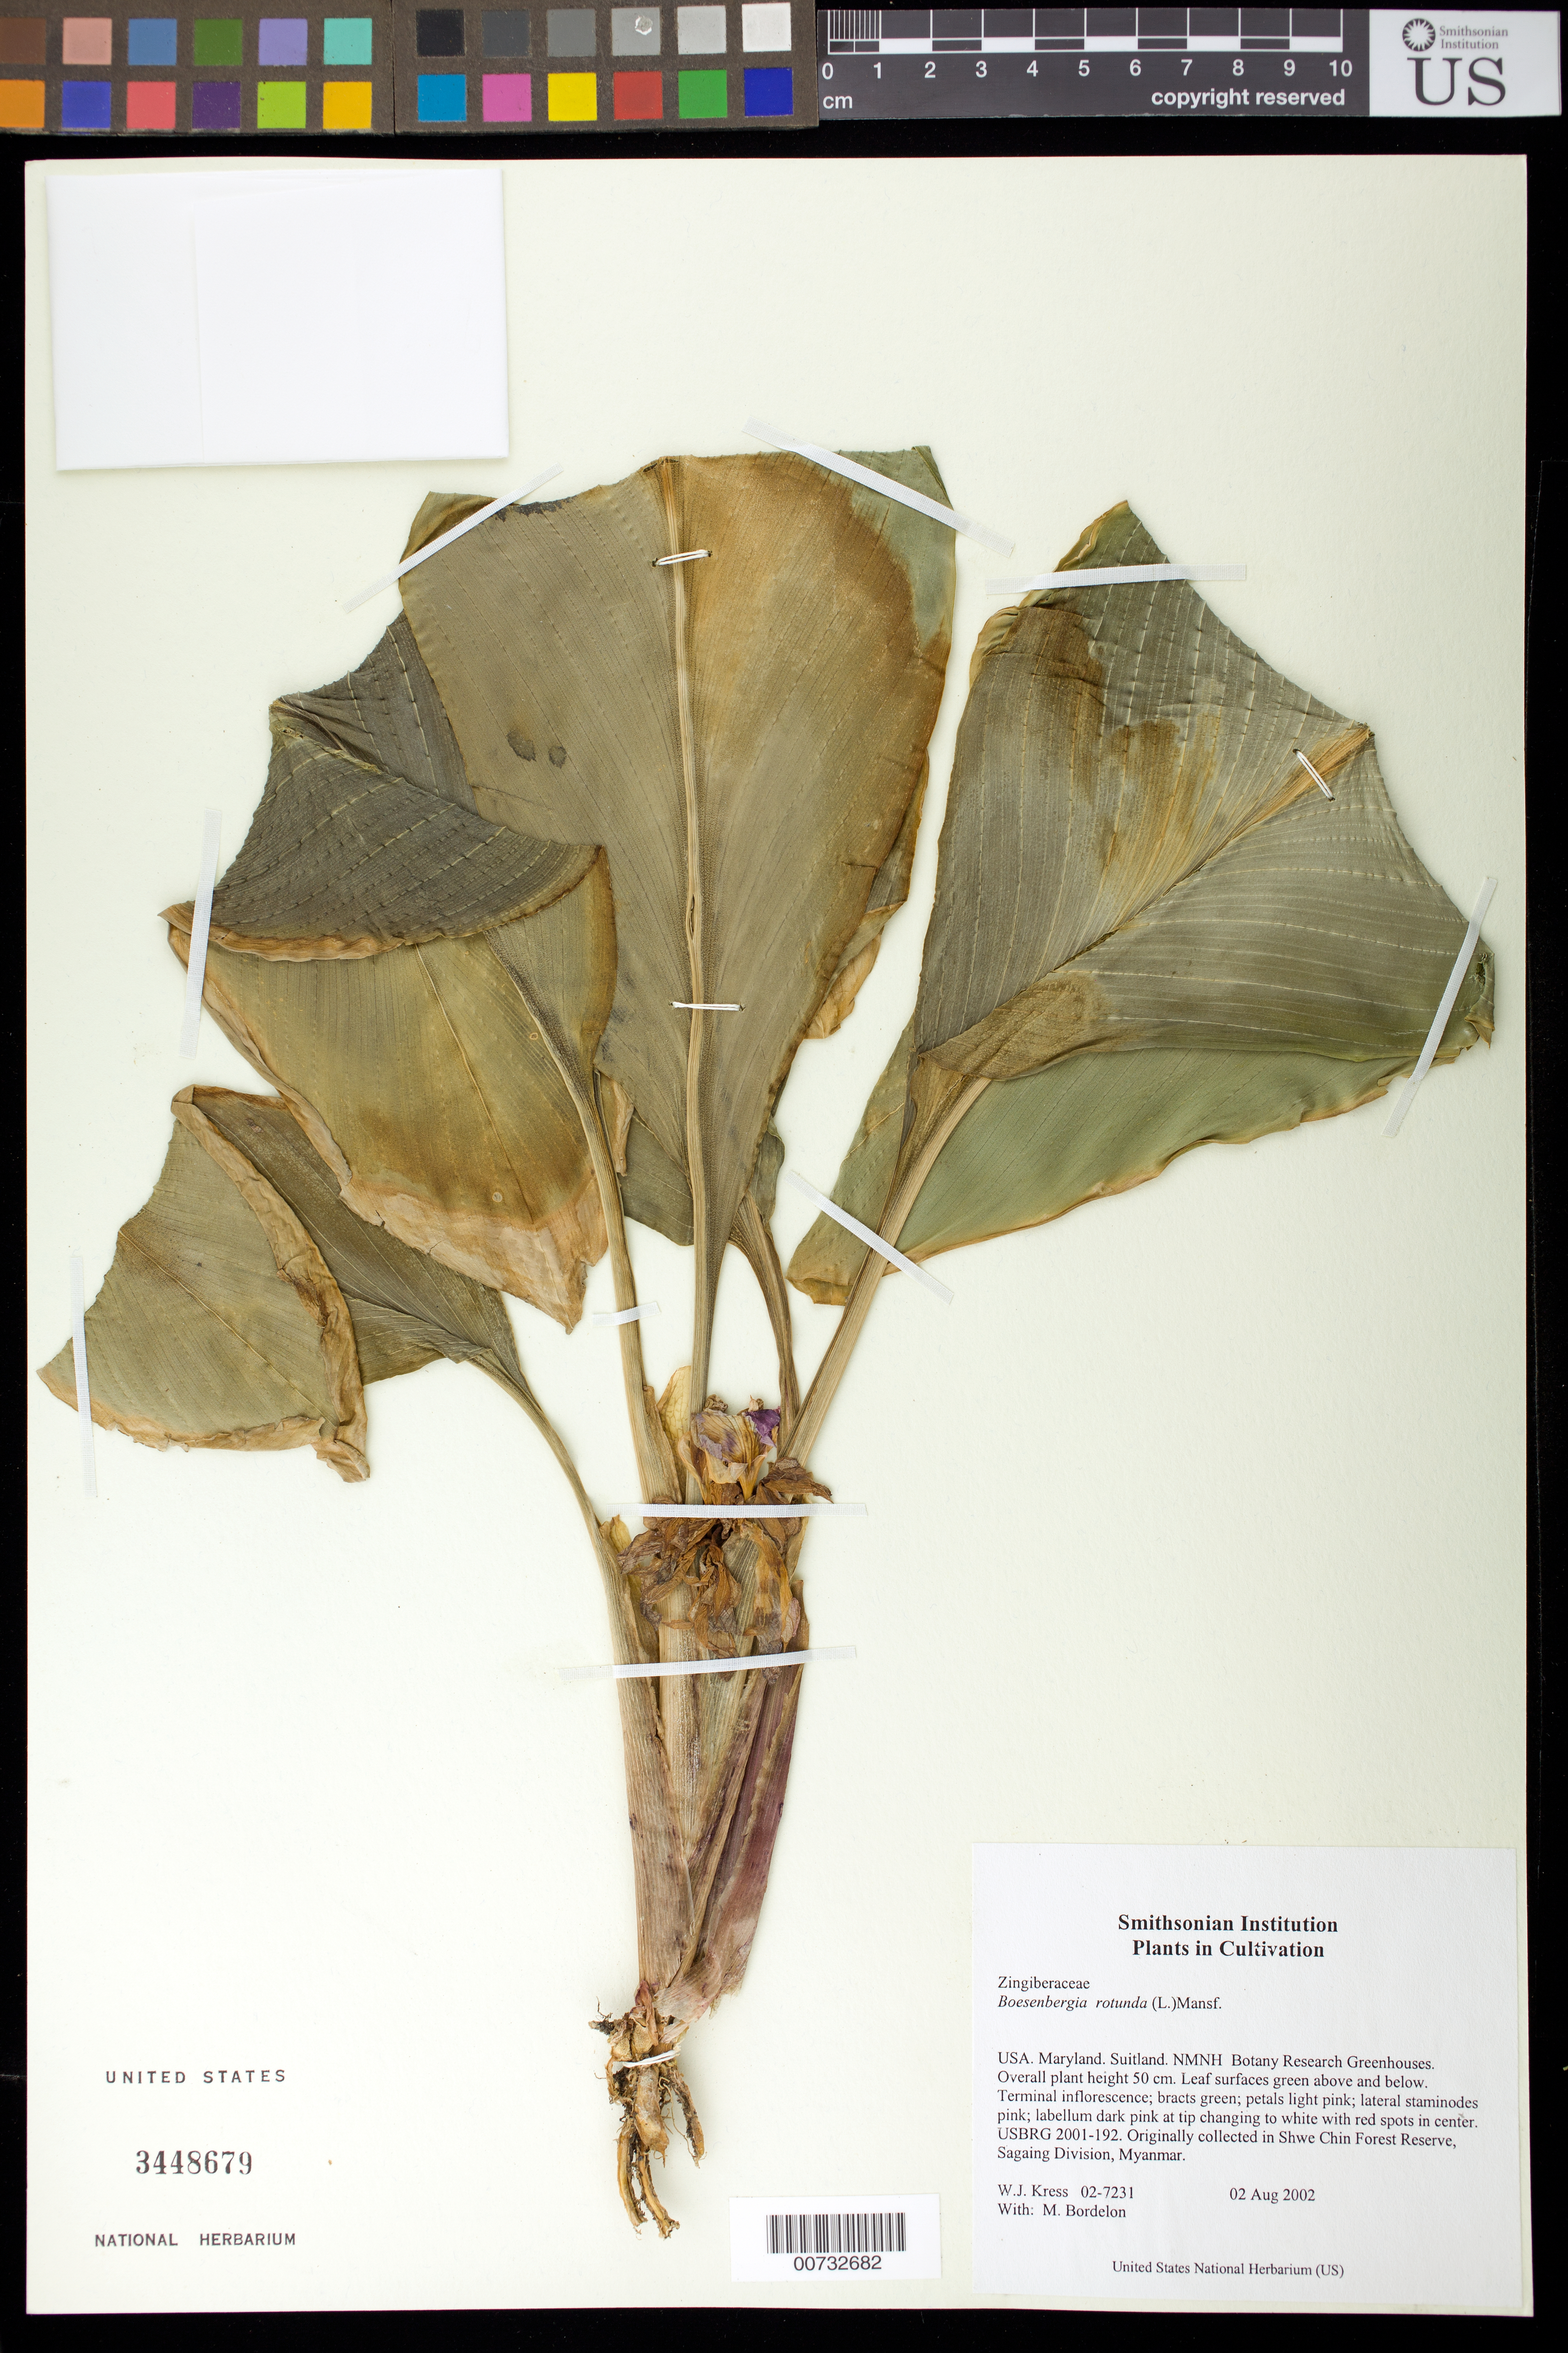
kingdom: Plantae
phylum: Tracheophyta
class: Liliopsida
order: Zingiberales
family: Zingiberaceae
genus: Boesenbergia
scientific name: Boesenbergia rotunda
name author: (L.) Mansf.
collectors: W. J. Kress & M. Bordelon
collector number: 02-7231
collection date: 2002-08-02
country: United States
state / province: Maryland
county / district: Prince George's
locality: NMNH Botany Research Greenhouses. Suitland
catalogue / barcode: US 3448679